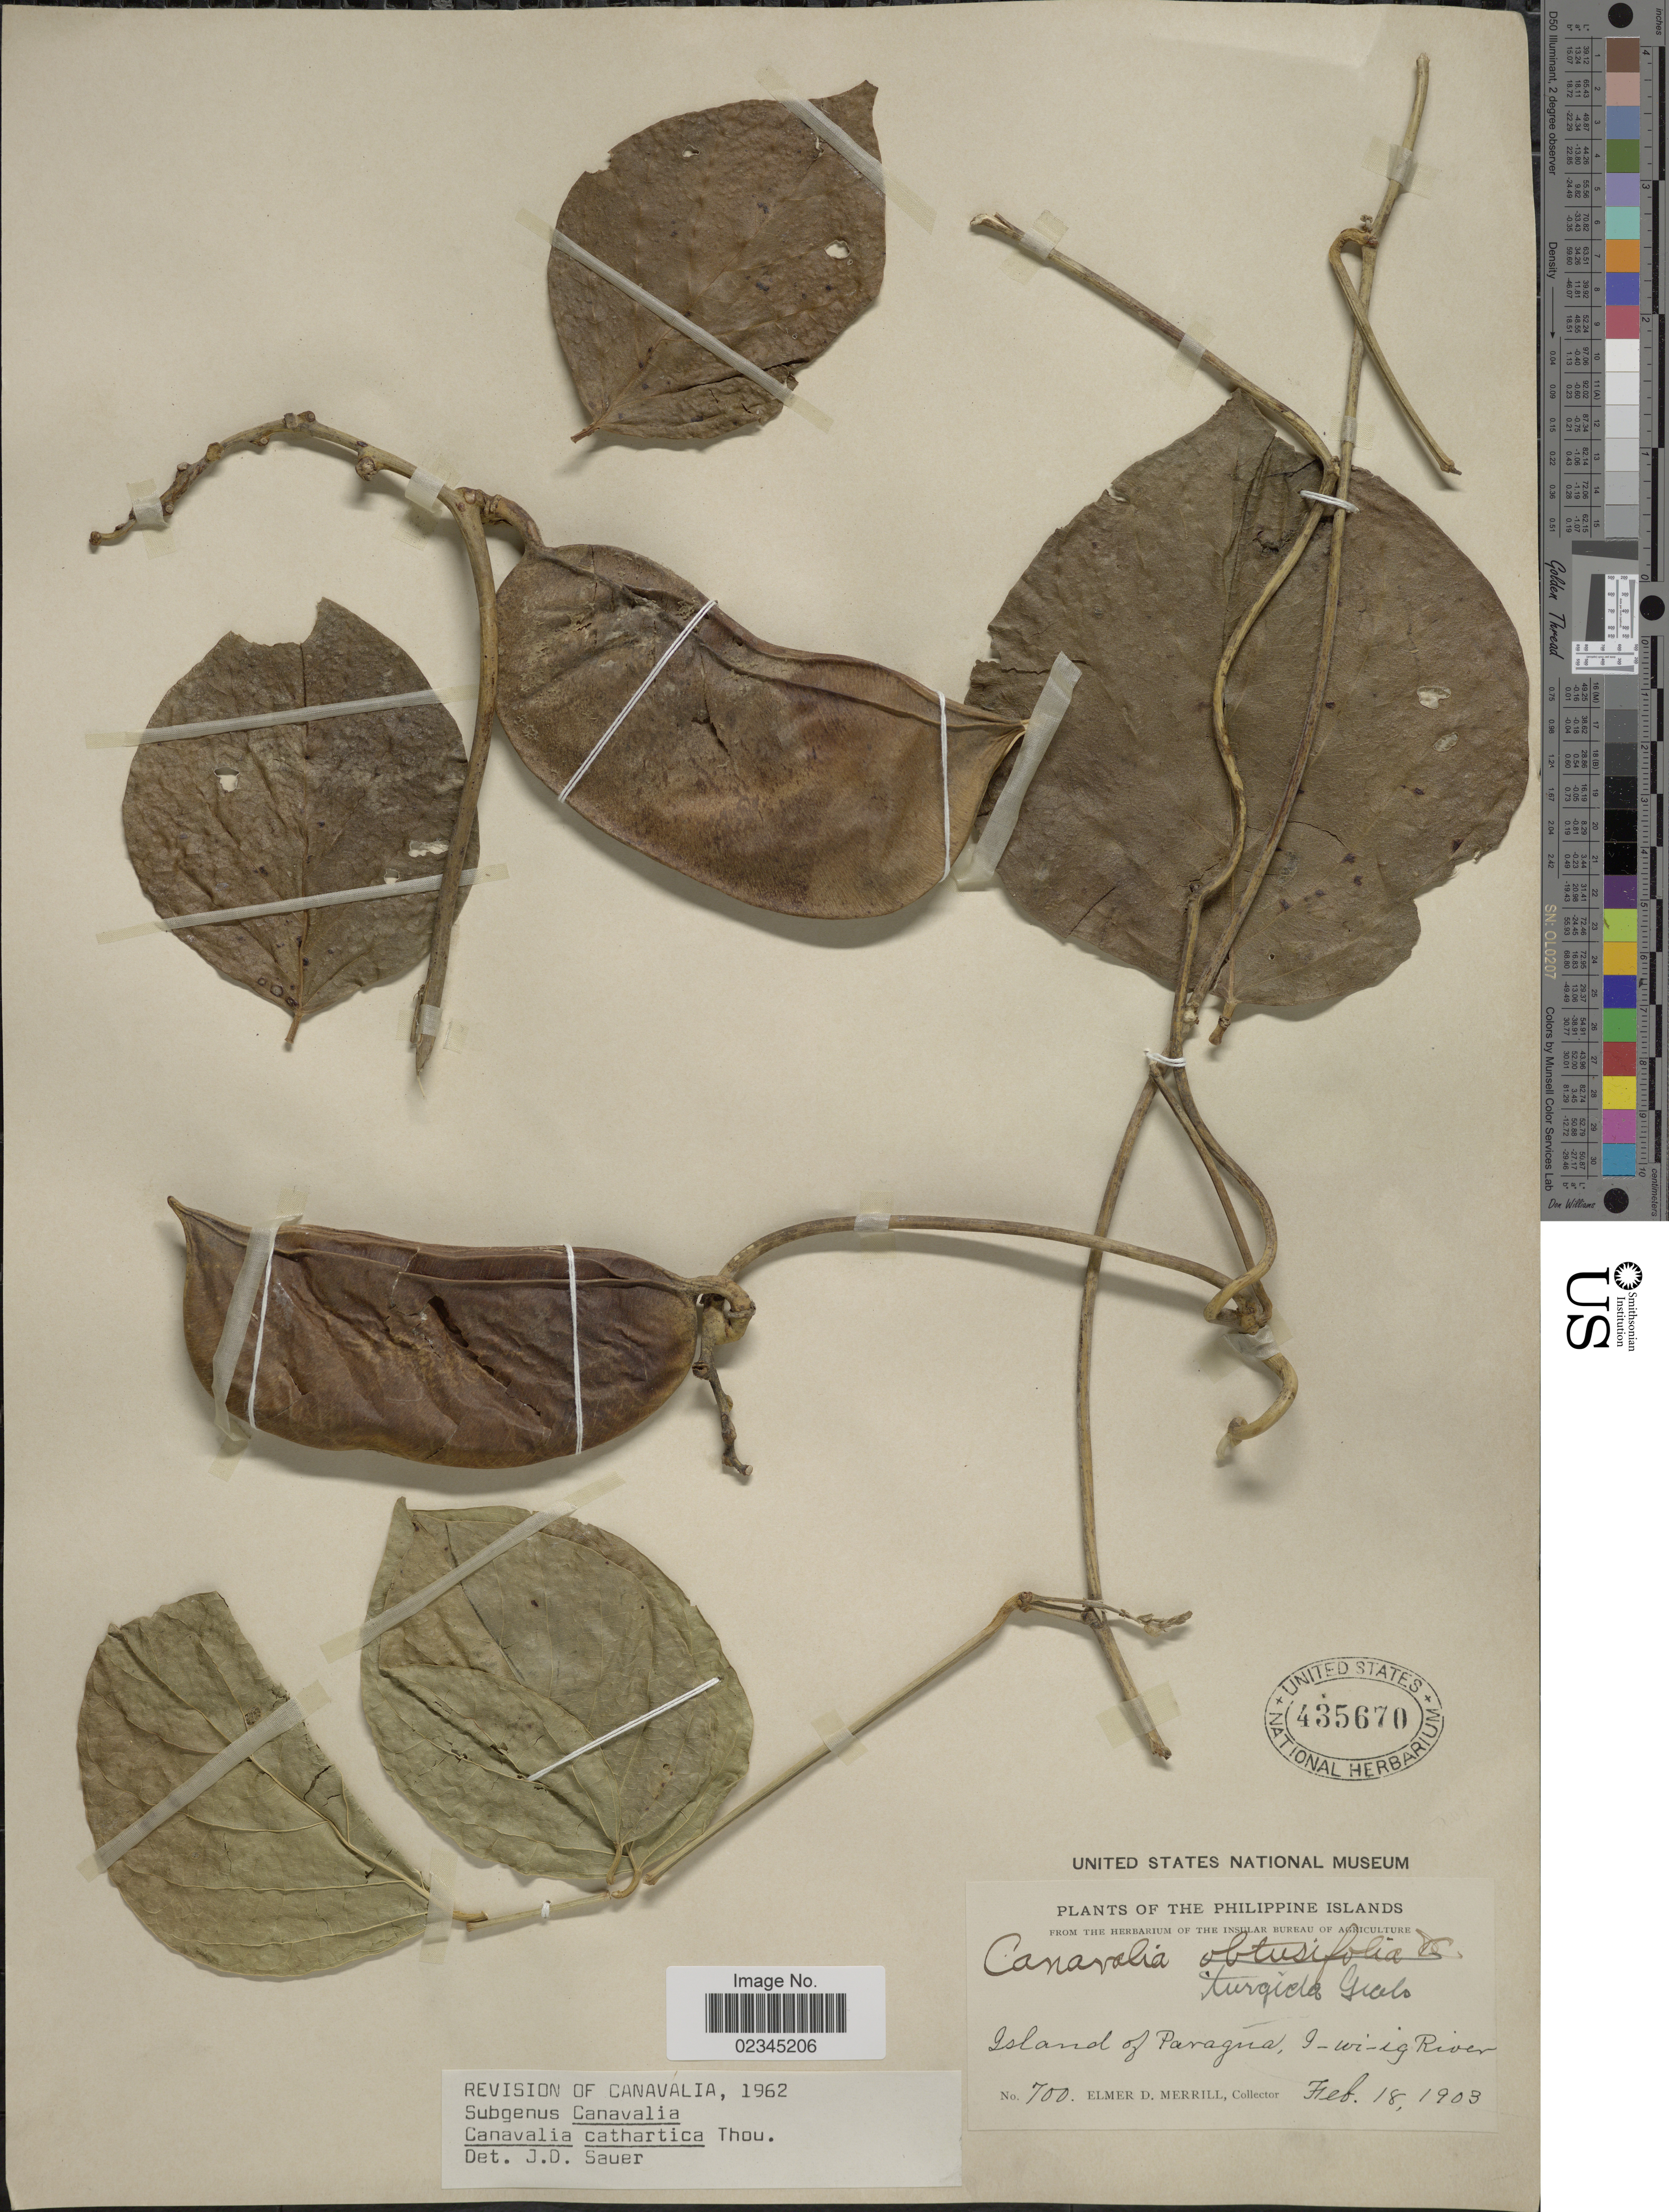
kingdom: Plantae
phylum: Tracheophyta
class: Magnoliopsida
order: Fabales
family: Fabaceae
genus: Canavalia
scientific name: Canavalia cathartica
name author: Thouars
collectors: E. D. Merrill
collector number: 700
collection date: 1903-02-18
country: Philippines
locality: Island of Paragua, I-wi-ig-River.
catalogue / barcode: US 435670